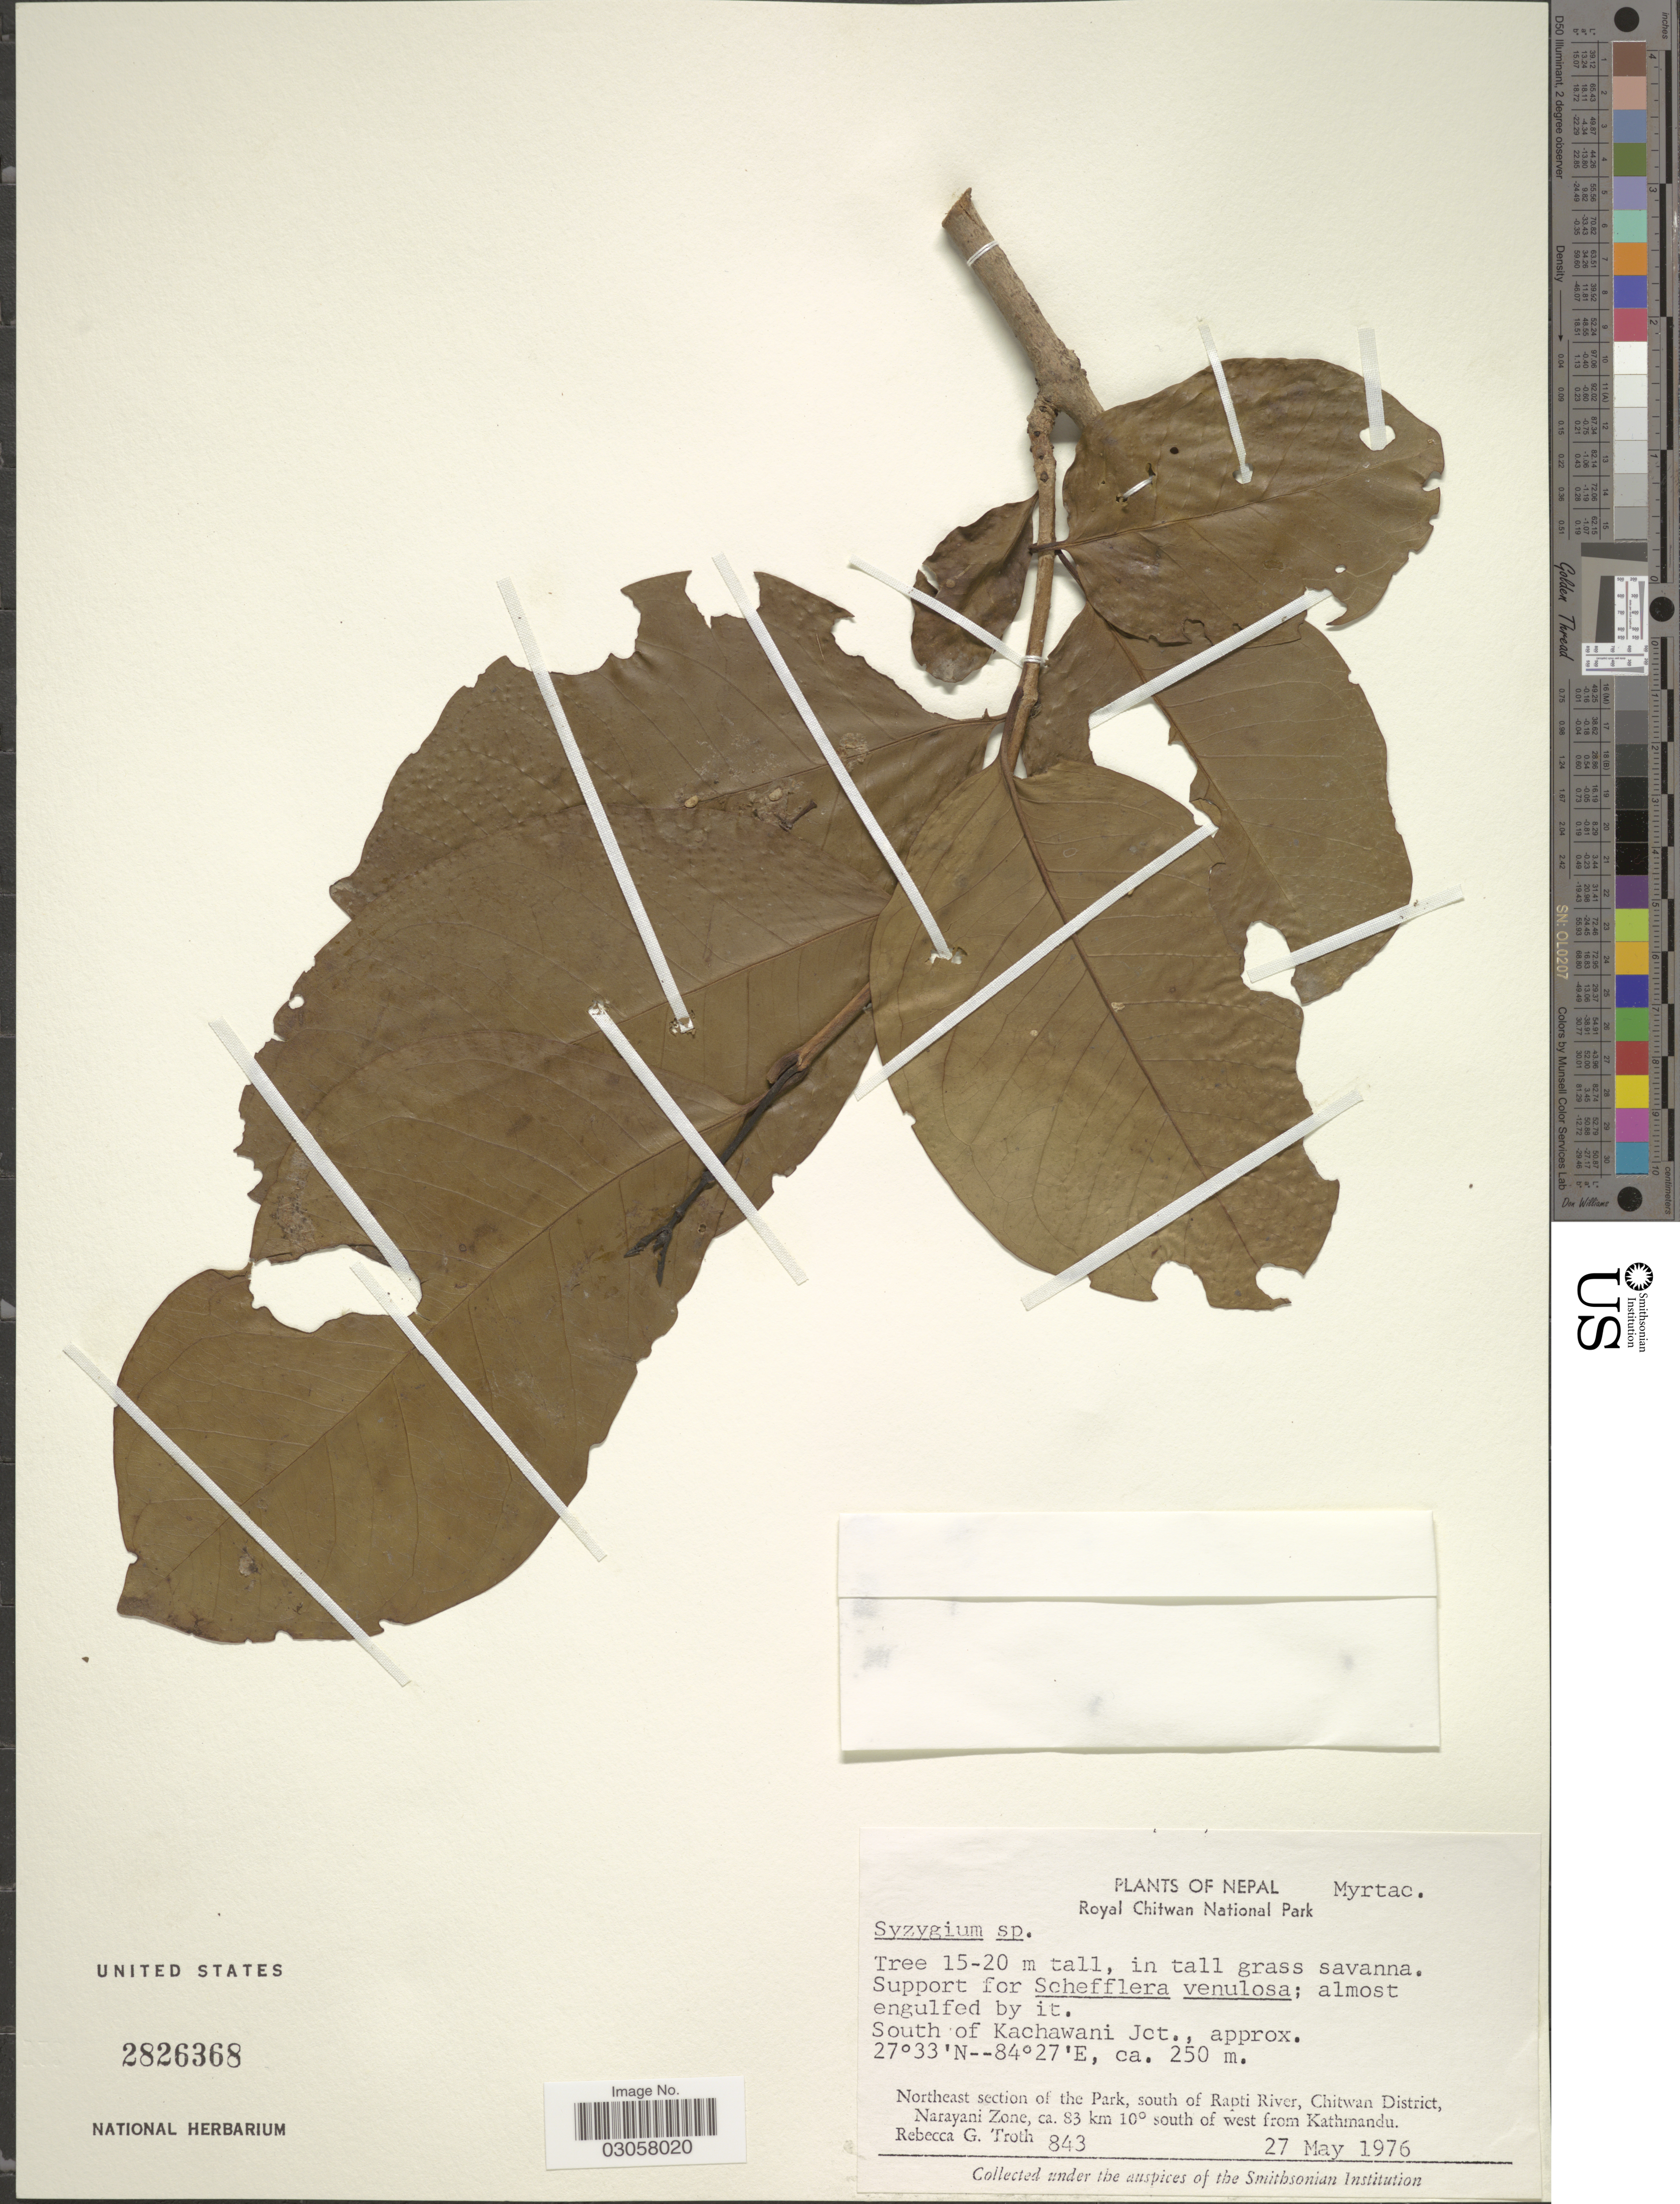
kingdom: Plantae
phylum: Tracheophyta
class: Magnoliopsida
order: Myrtales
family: Myrtaceae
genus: Syzygium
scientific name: Syzygium sp.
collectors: R. Troth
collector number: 843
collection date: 1976-05-27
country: Nepal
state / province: Narayani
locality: Royal Chitwan National Park. Northeast section of the Park, south of Rapti River, Chitwan District, Narayani Zone, ca. 83 km 10° south of west from Kathmandu.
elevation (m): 250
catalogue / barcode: US 2826368